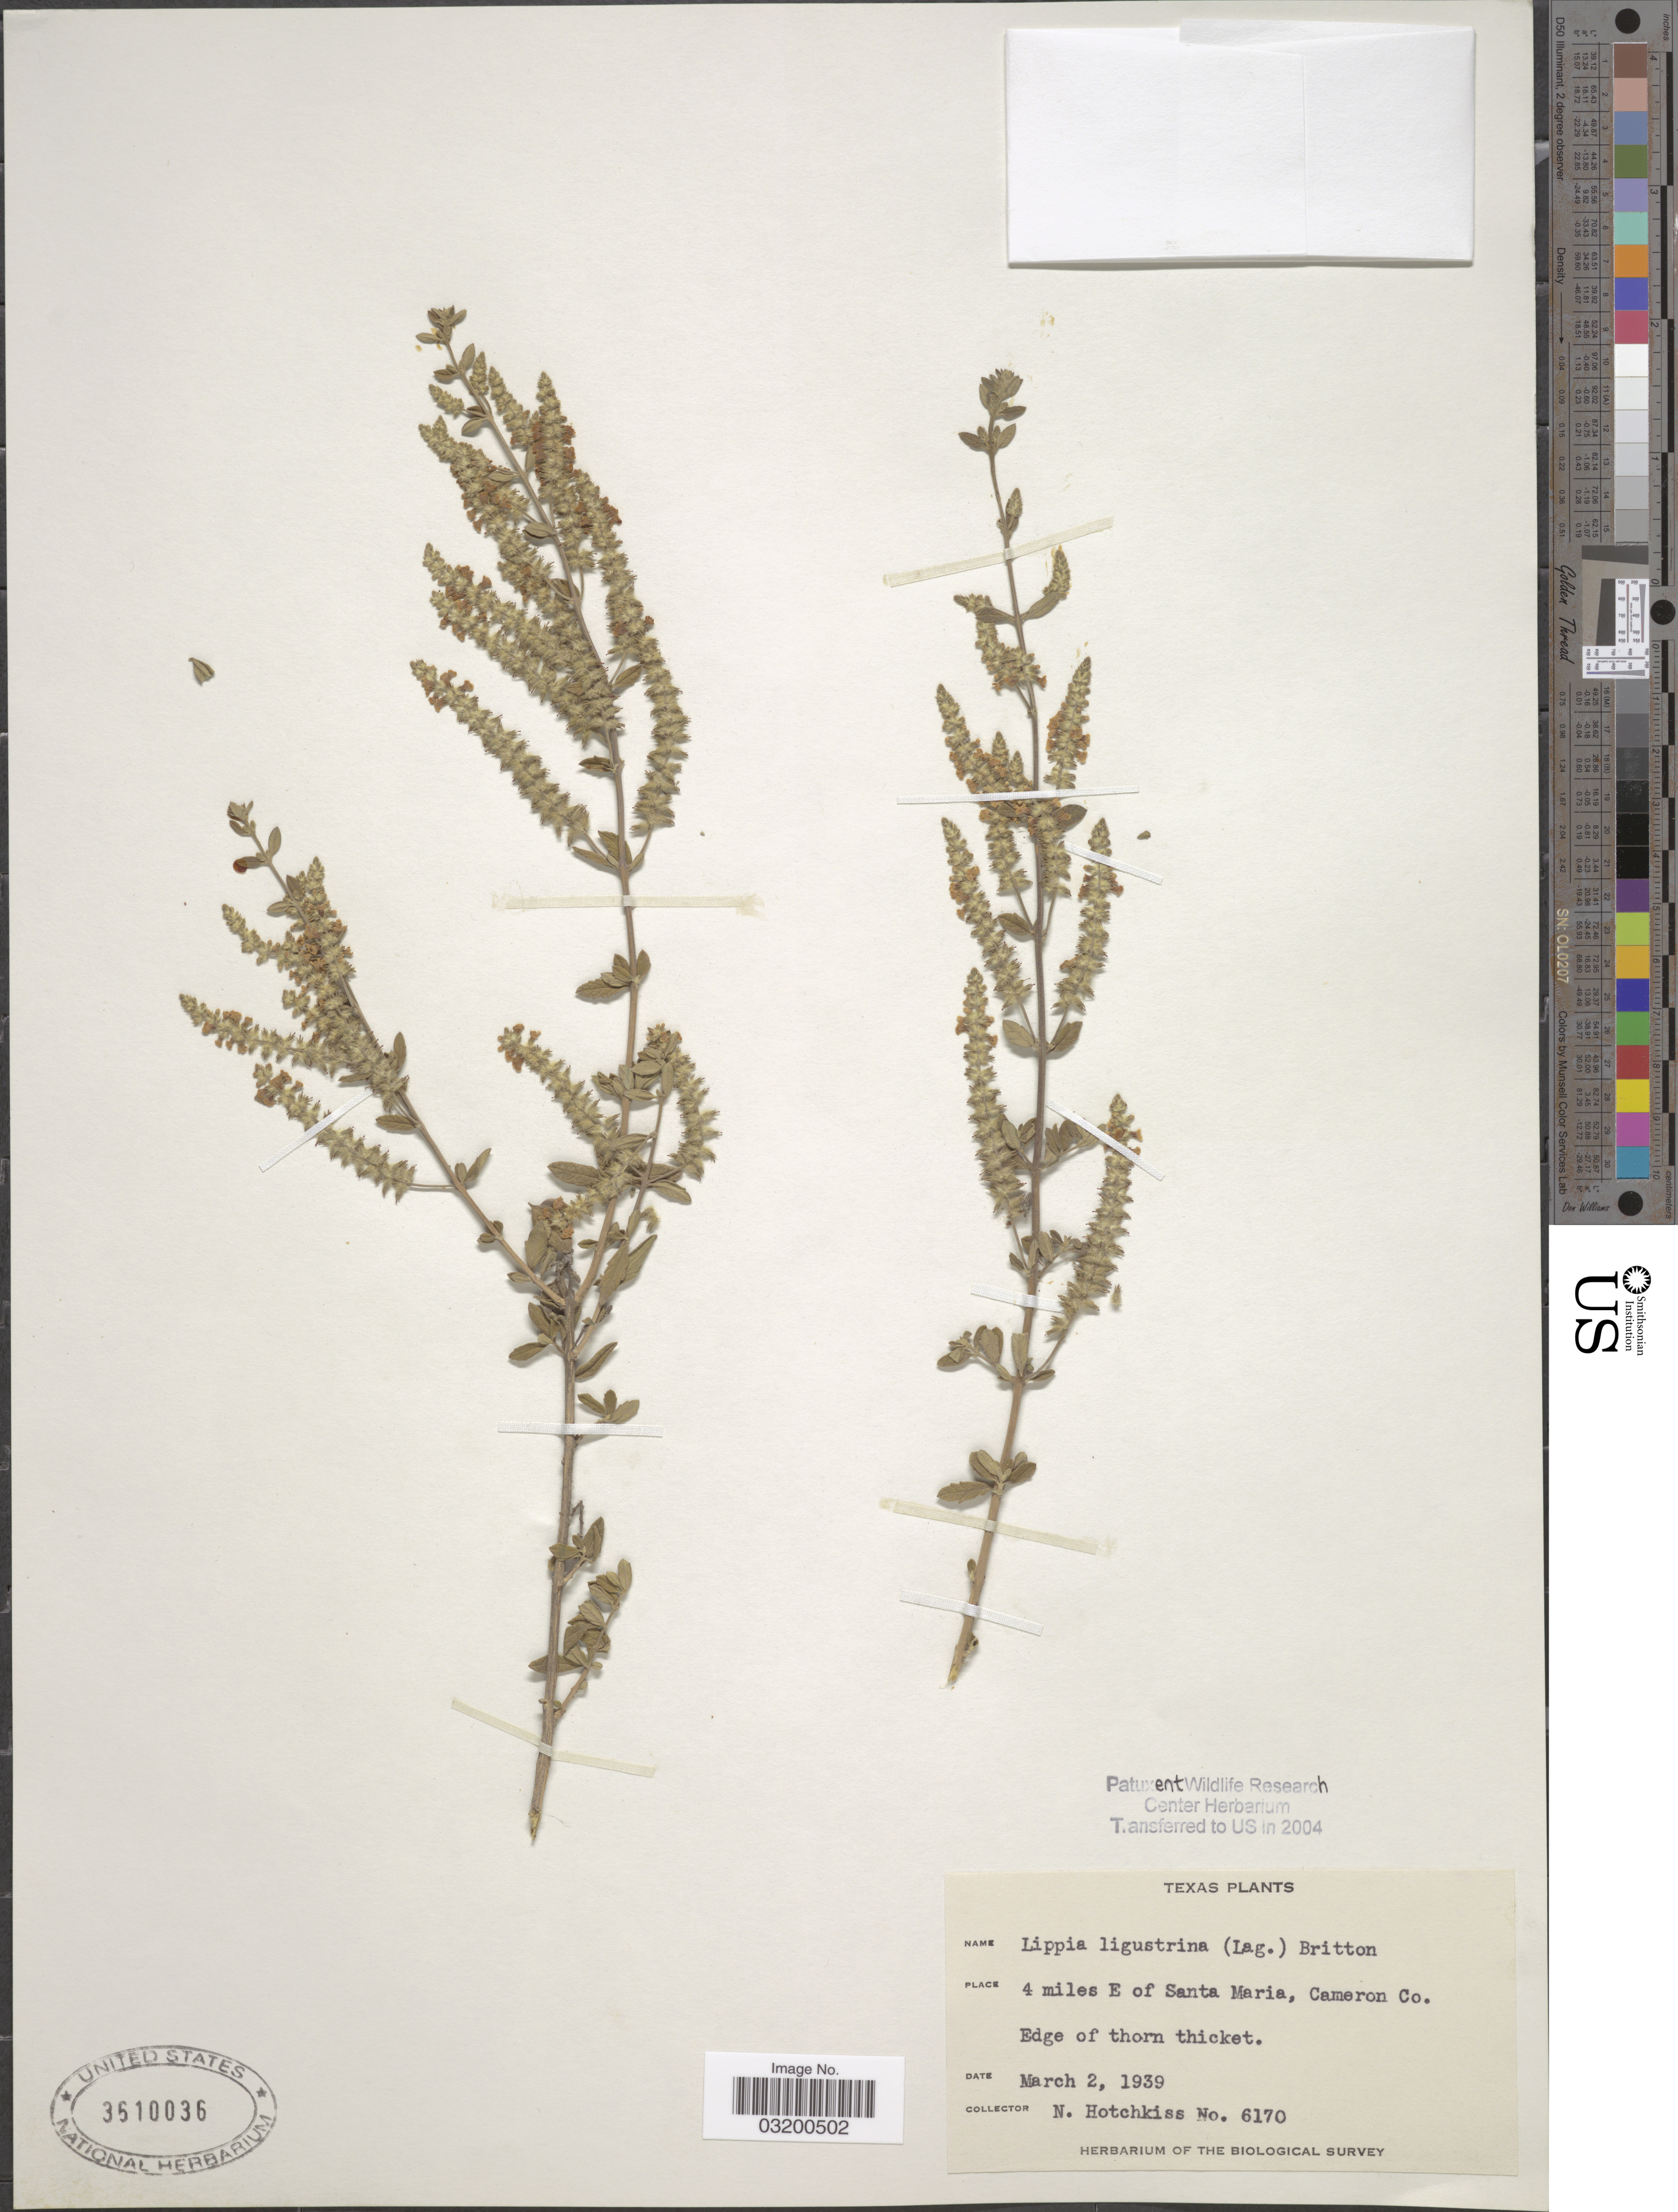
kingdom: Plantae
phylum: Tracheophyta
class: Magnoliopsida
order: Lamiales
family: Verbenaceae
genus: Aloysia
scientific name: Aloysia gratissima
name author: (Gillies & Hook.) Tronc.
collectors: N. Hotchkiss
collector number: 6170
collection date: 1939-03-02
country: United States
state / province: Texas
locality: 4 miles E of Santa Maria, Cameron Co. Edge of thorn thicket.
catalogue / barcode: US 3610036